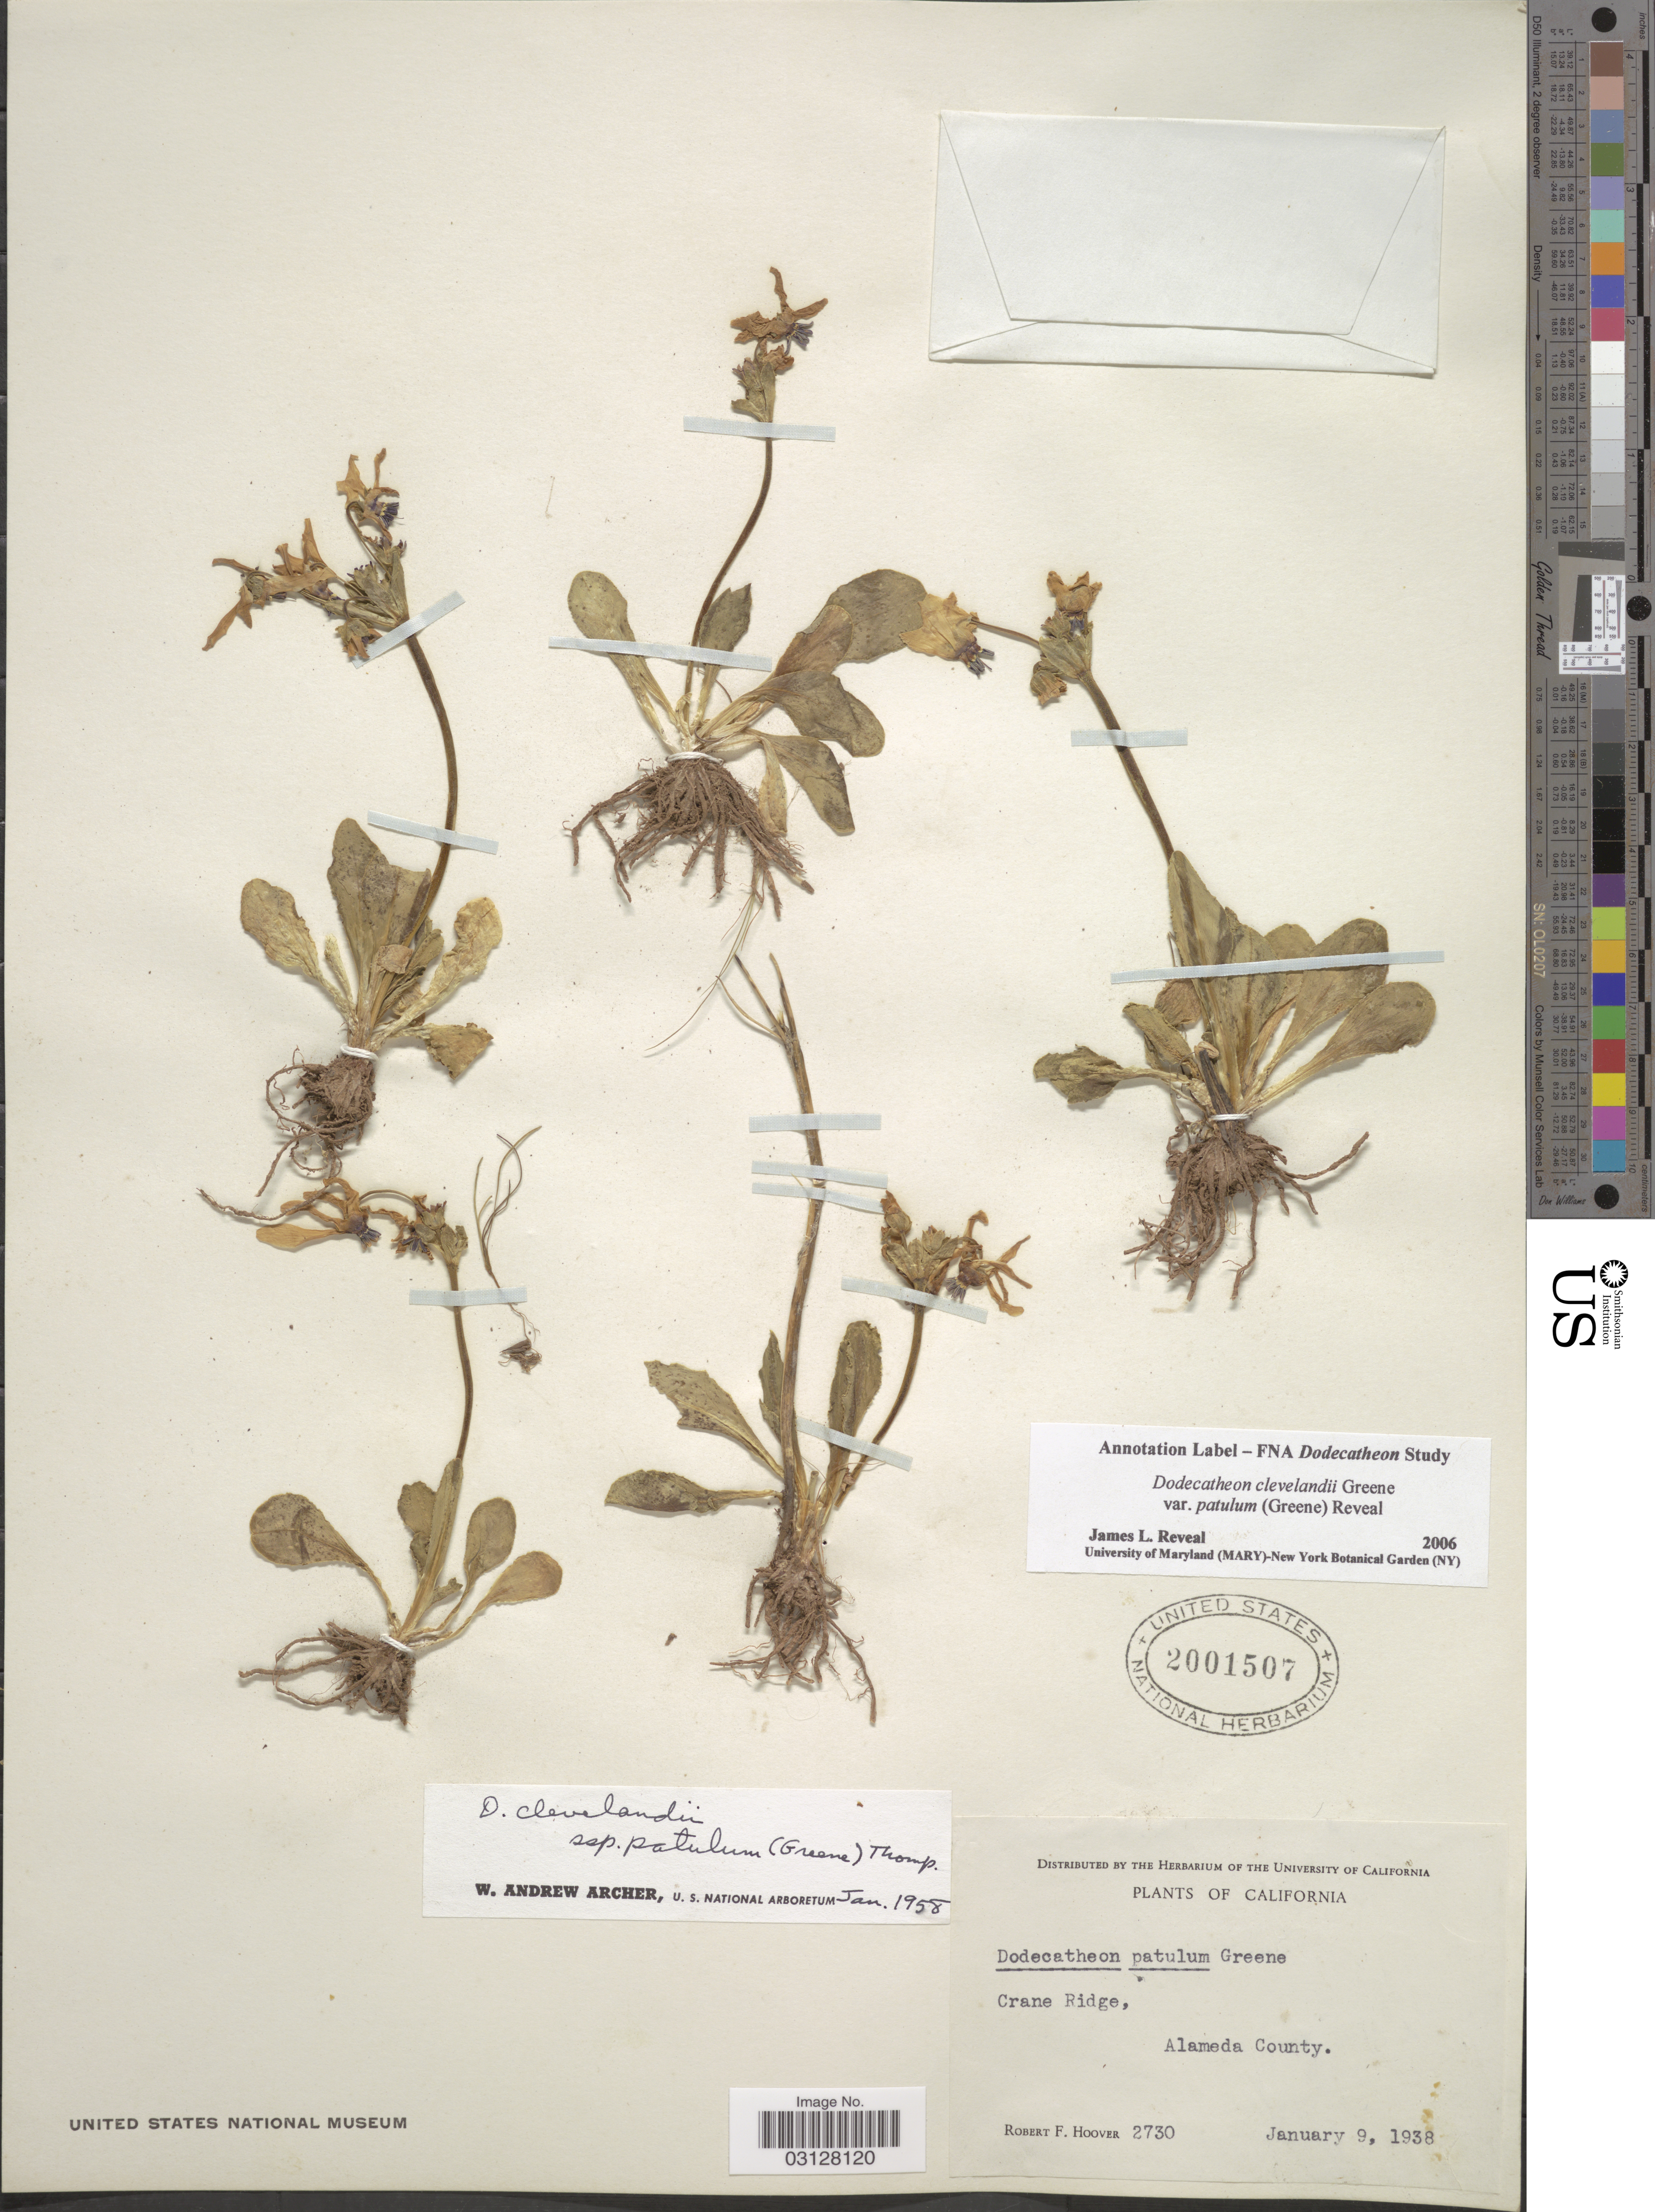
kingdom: Plantae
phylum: Tracheophyta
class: Magnoliopsida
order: Ericales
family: Primulaceae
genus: Dodecatheon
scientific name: Dodecatheon clevelandii var. patulum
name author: (Kuntze) Reveal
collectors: R. F. Hoover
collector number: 2730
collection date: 1938-01-09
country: United States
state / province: California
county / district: Alameda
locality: Crane Ridge, Alameda County.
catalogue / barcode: US 2001507